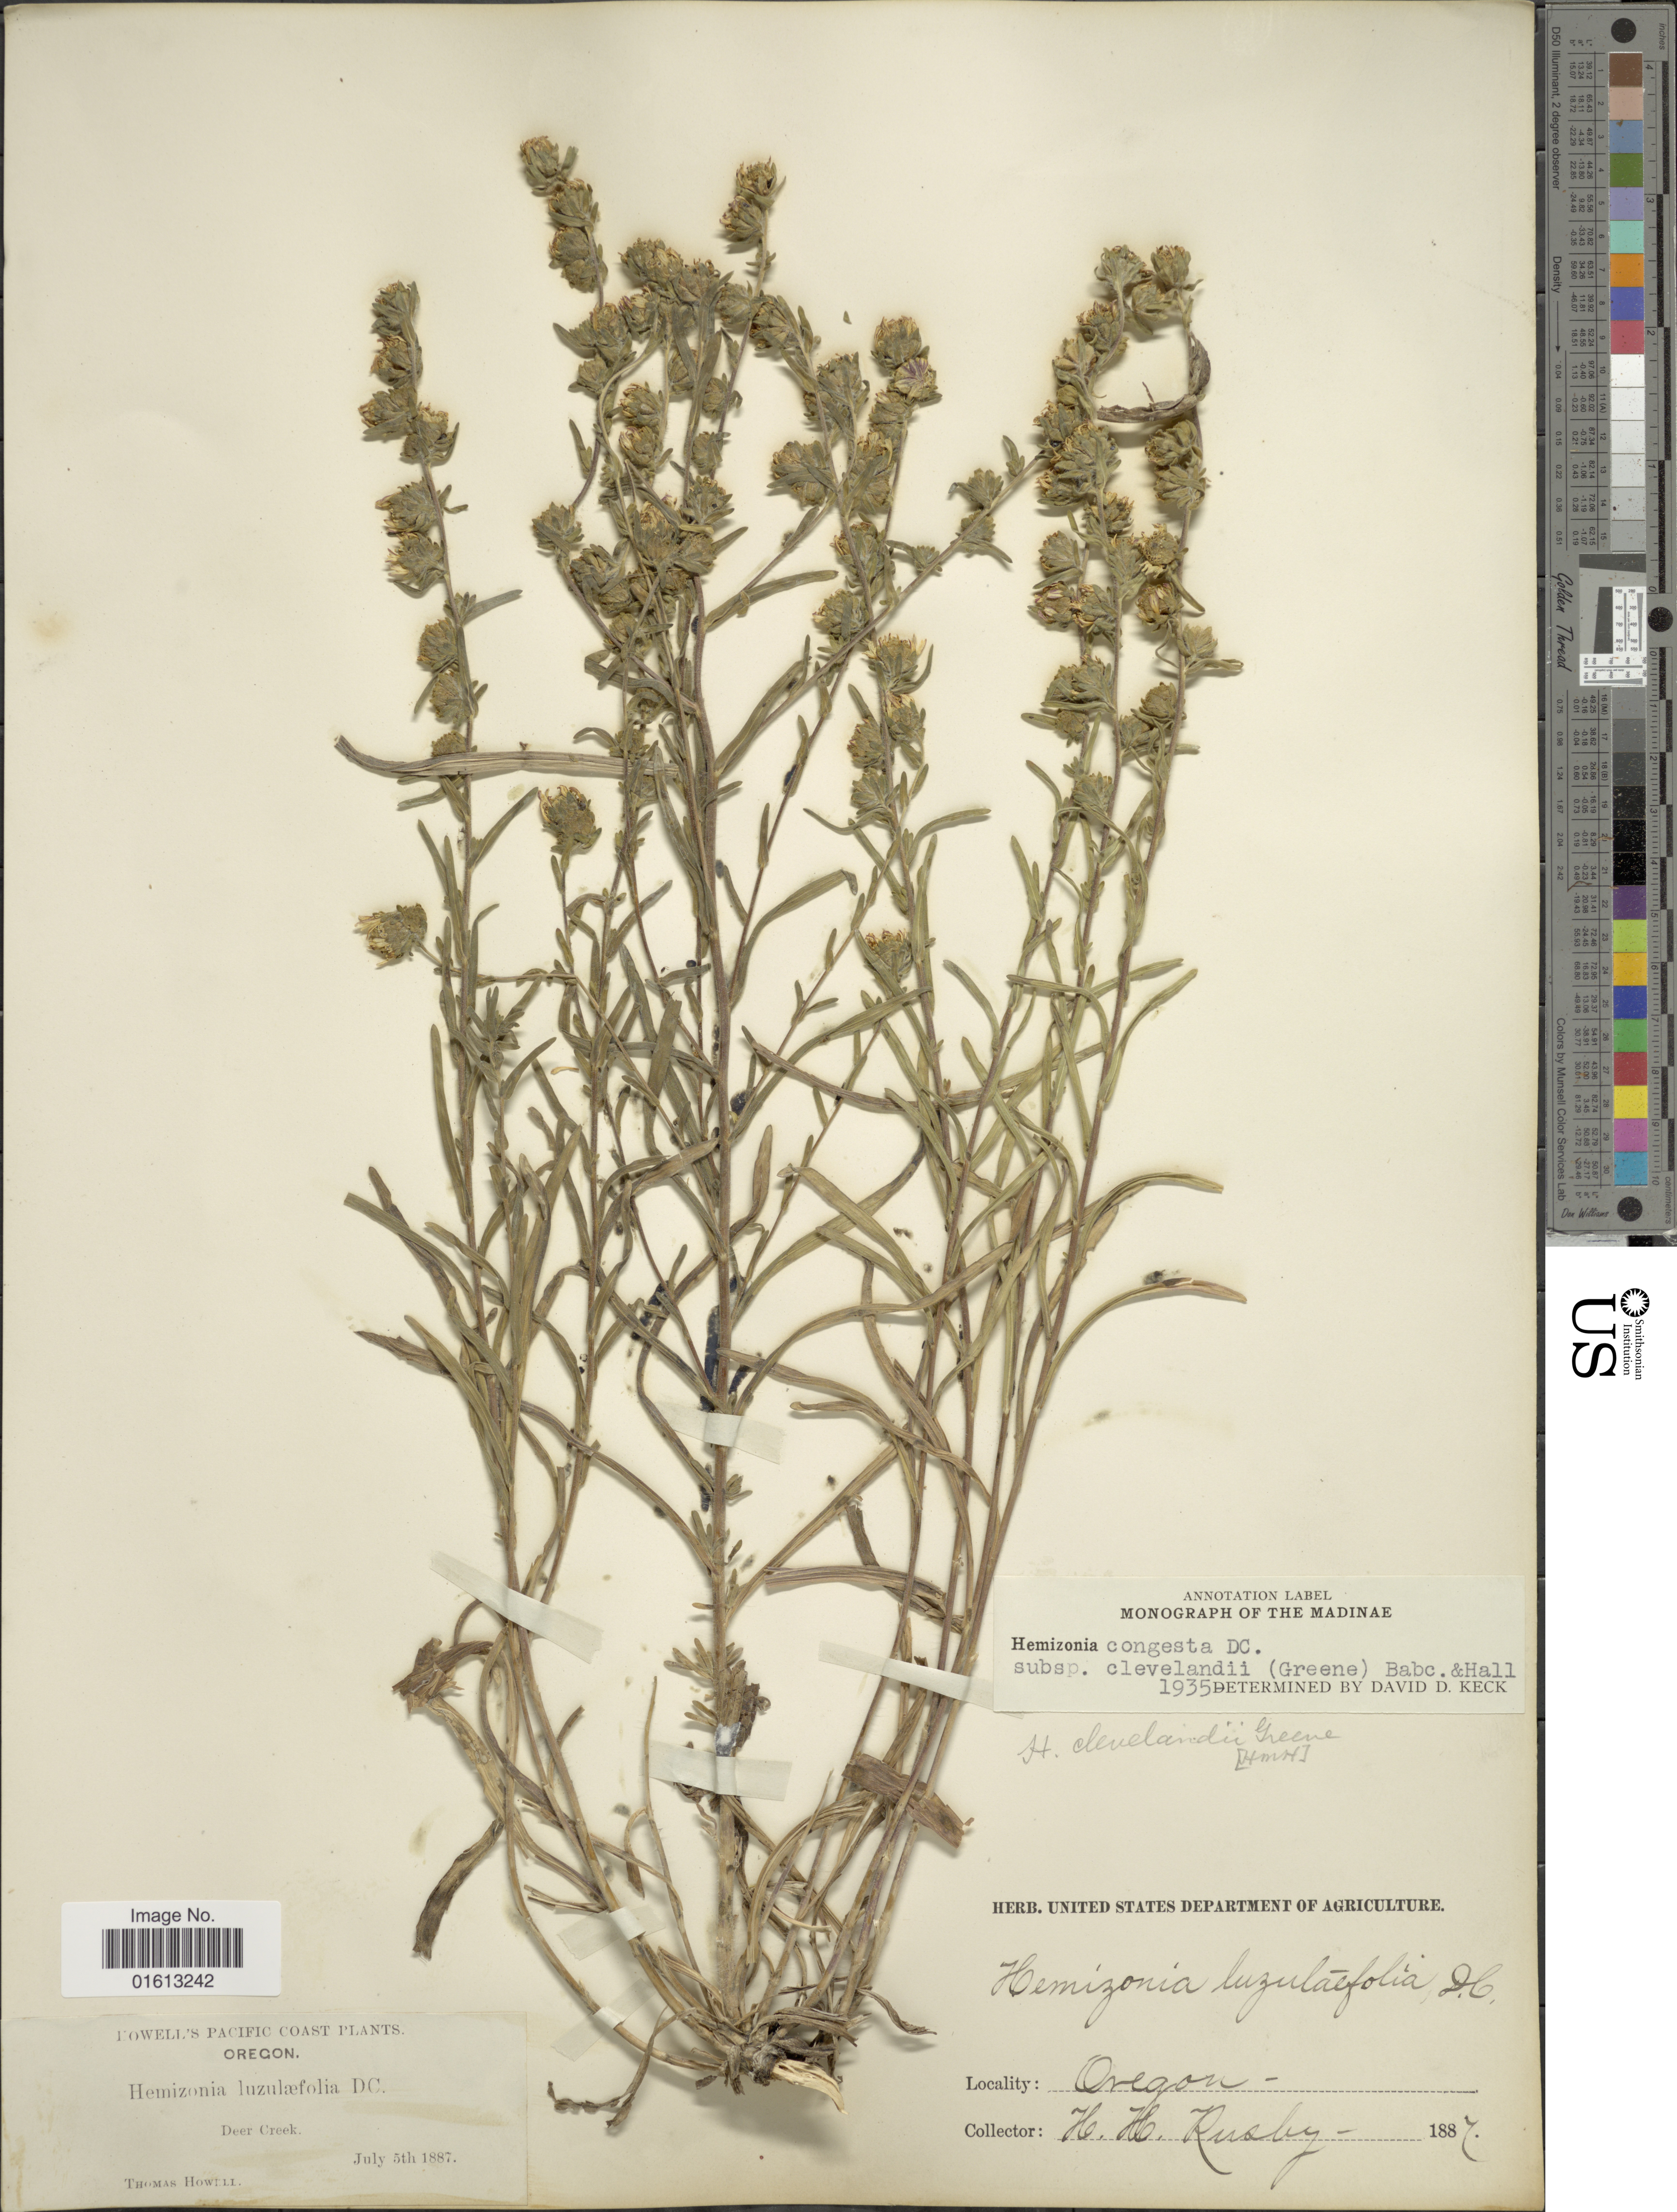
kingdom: Plantae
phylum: Tracheophyta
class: Magnoliopsida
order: Asterales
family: Asteraceae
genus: Hemizonia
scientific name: Hemizonia congesta subsp. clevelandii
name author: (Greene) Babc. & H.M. Hall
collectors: H. H. Rusby & T. Howell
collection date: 1887-07-05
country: United States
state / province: Oregon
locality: Deer Creek